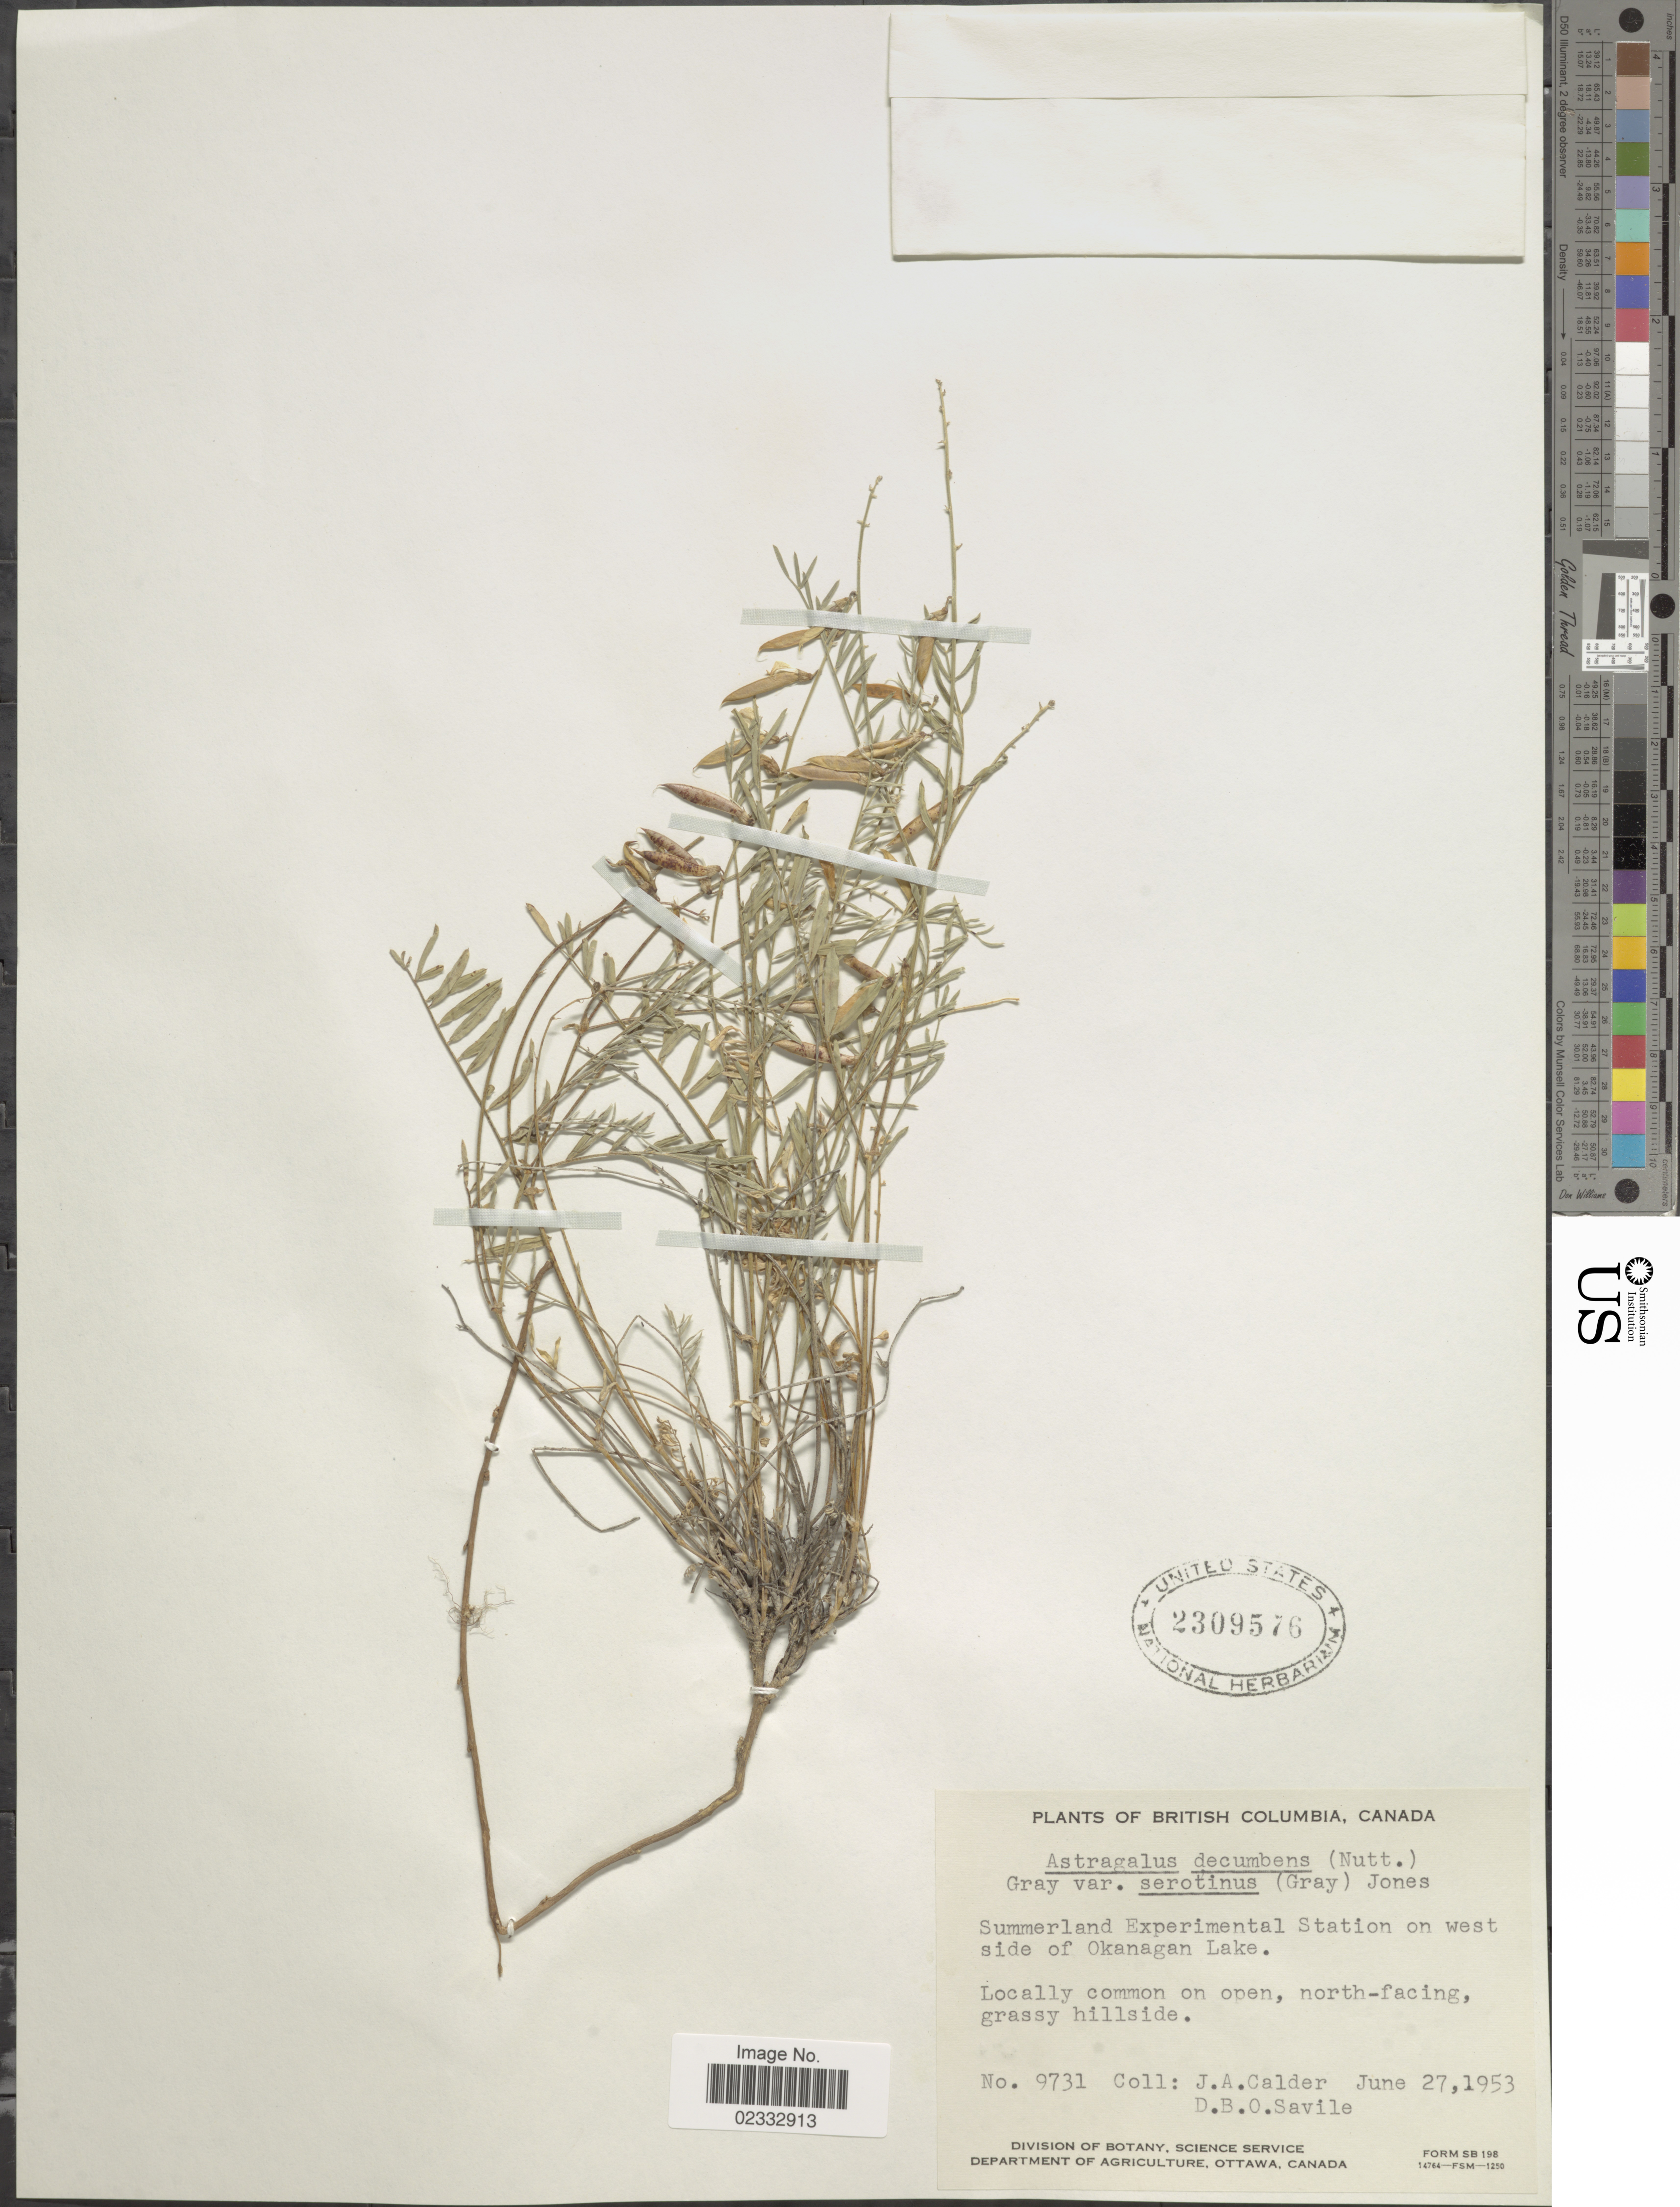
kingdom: Plantae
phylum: Tracheophyta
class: Magnoliopsida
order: Fabales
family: Fabaceae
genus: Astragalus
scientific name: Astragalus miser var. serotinus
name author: (A. Gray) Barneby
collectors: J. A. Calder & D. Savile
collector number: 9731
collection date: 1953-06-27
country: Canada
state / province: British Columbia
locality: Summerland Experimental Station on west side of Okanagan Lake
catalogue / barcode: US 2309576